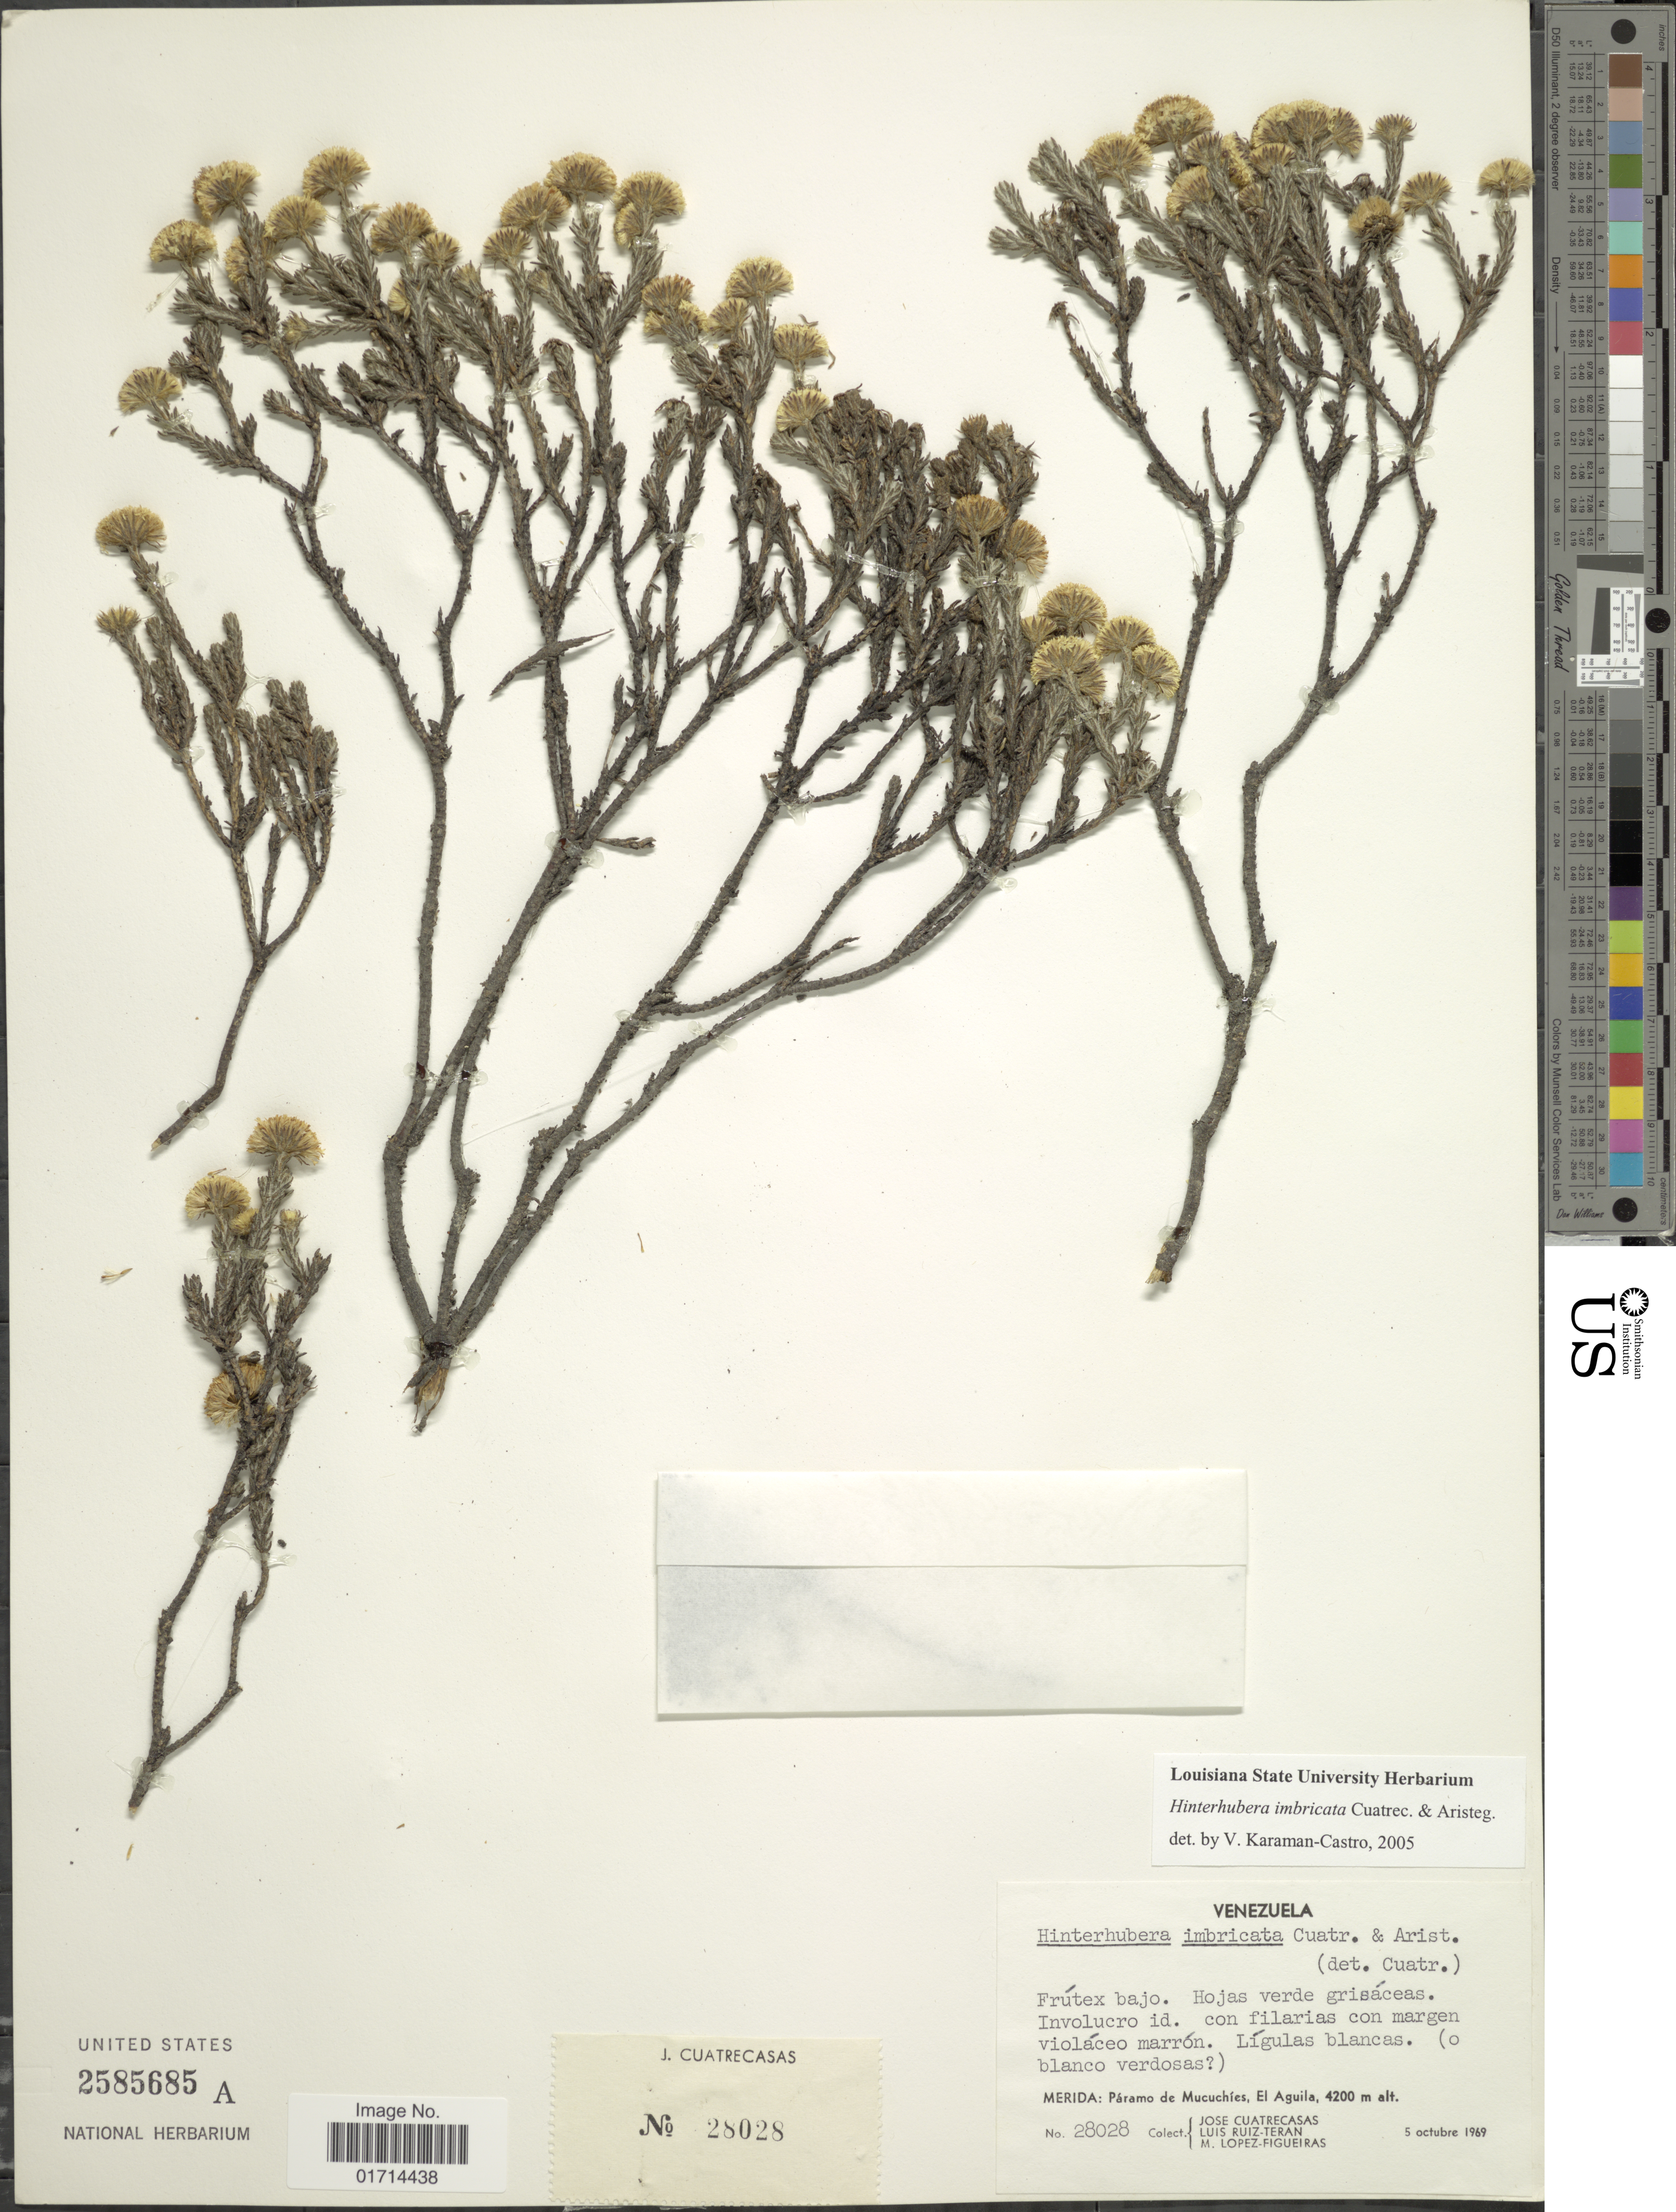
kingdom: Plantae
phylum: Tracheophyta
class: Magnoliopsida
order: Asterales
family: Asteraceae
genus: Hinterhubera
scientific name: Hinterhubera imbricata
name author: Cuatrec. & Aristeg.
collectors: J. Cuatrecasas, L. Teran & M. Lopéz-F.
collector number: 28028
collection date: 1969-10-05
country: Venezuela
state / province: Mérida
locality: Paramo de Mucuchies, El Aguila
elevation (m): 4200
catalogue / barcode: US 2585685A